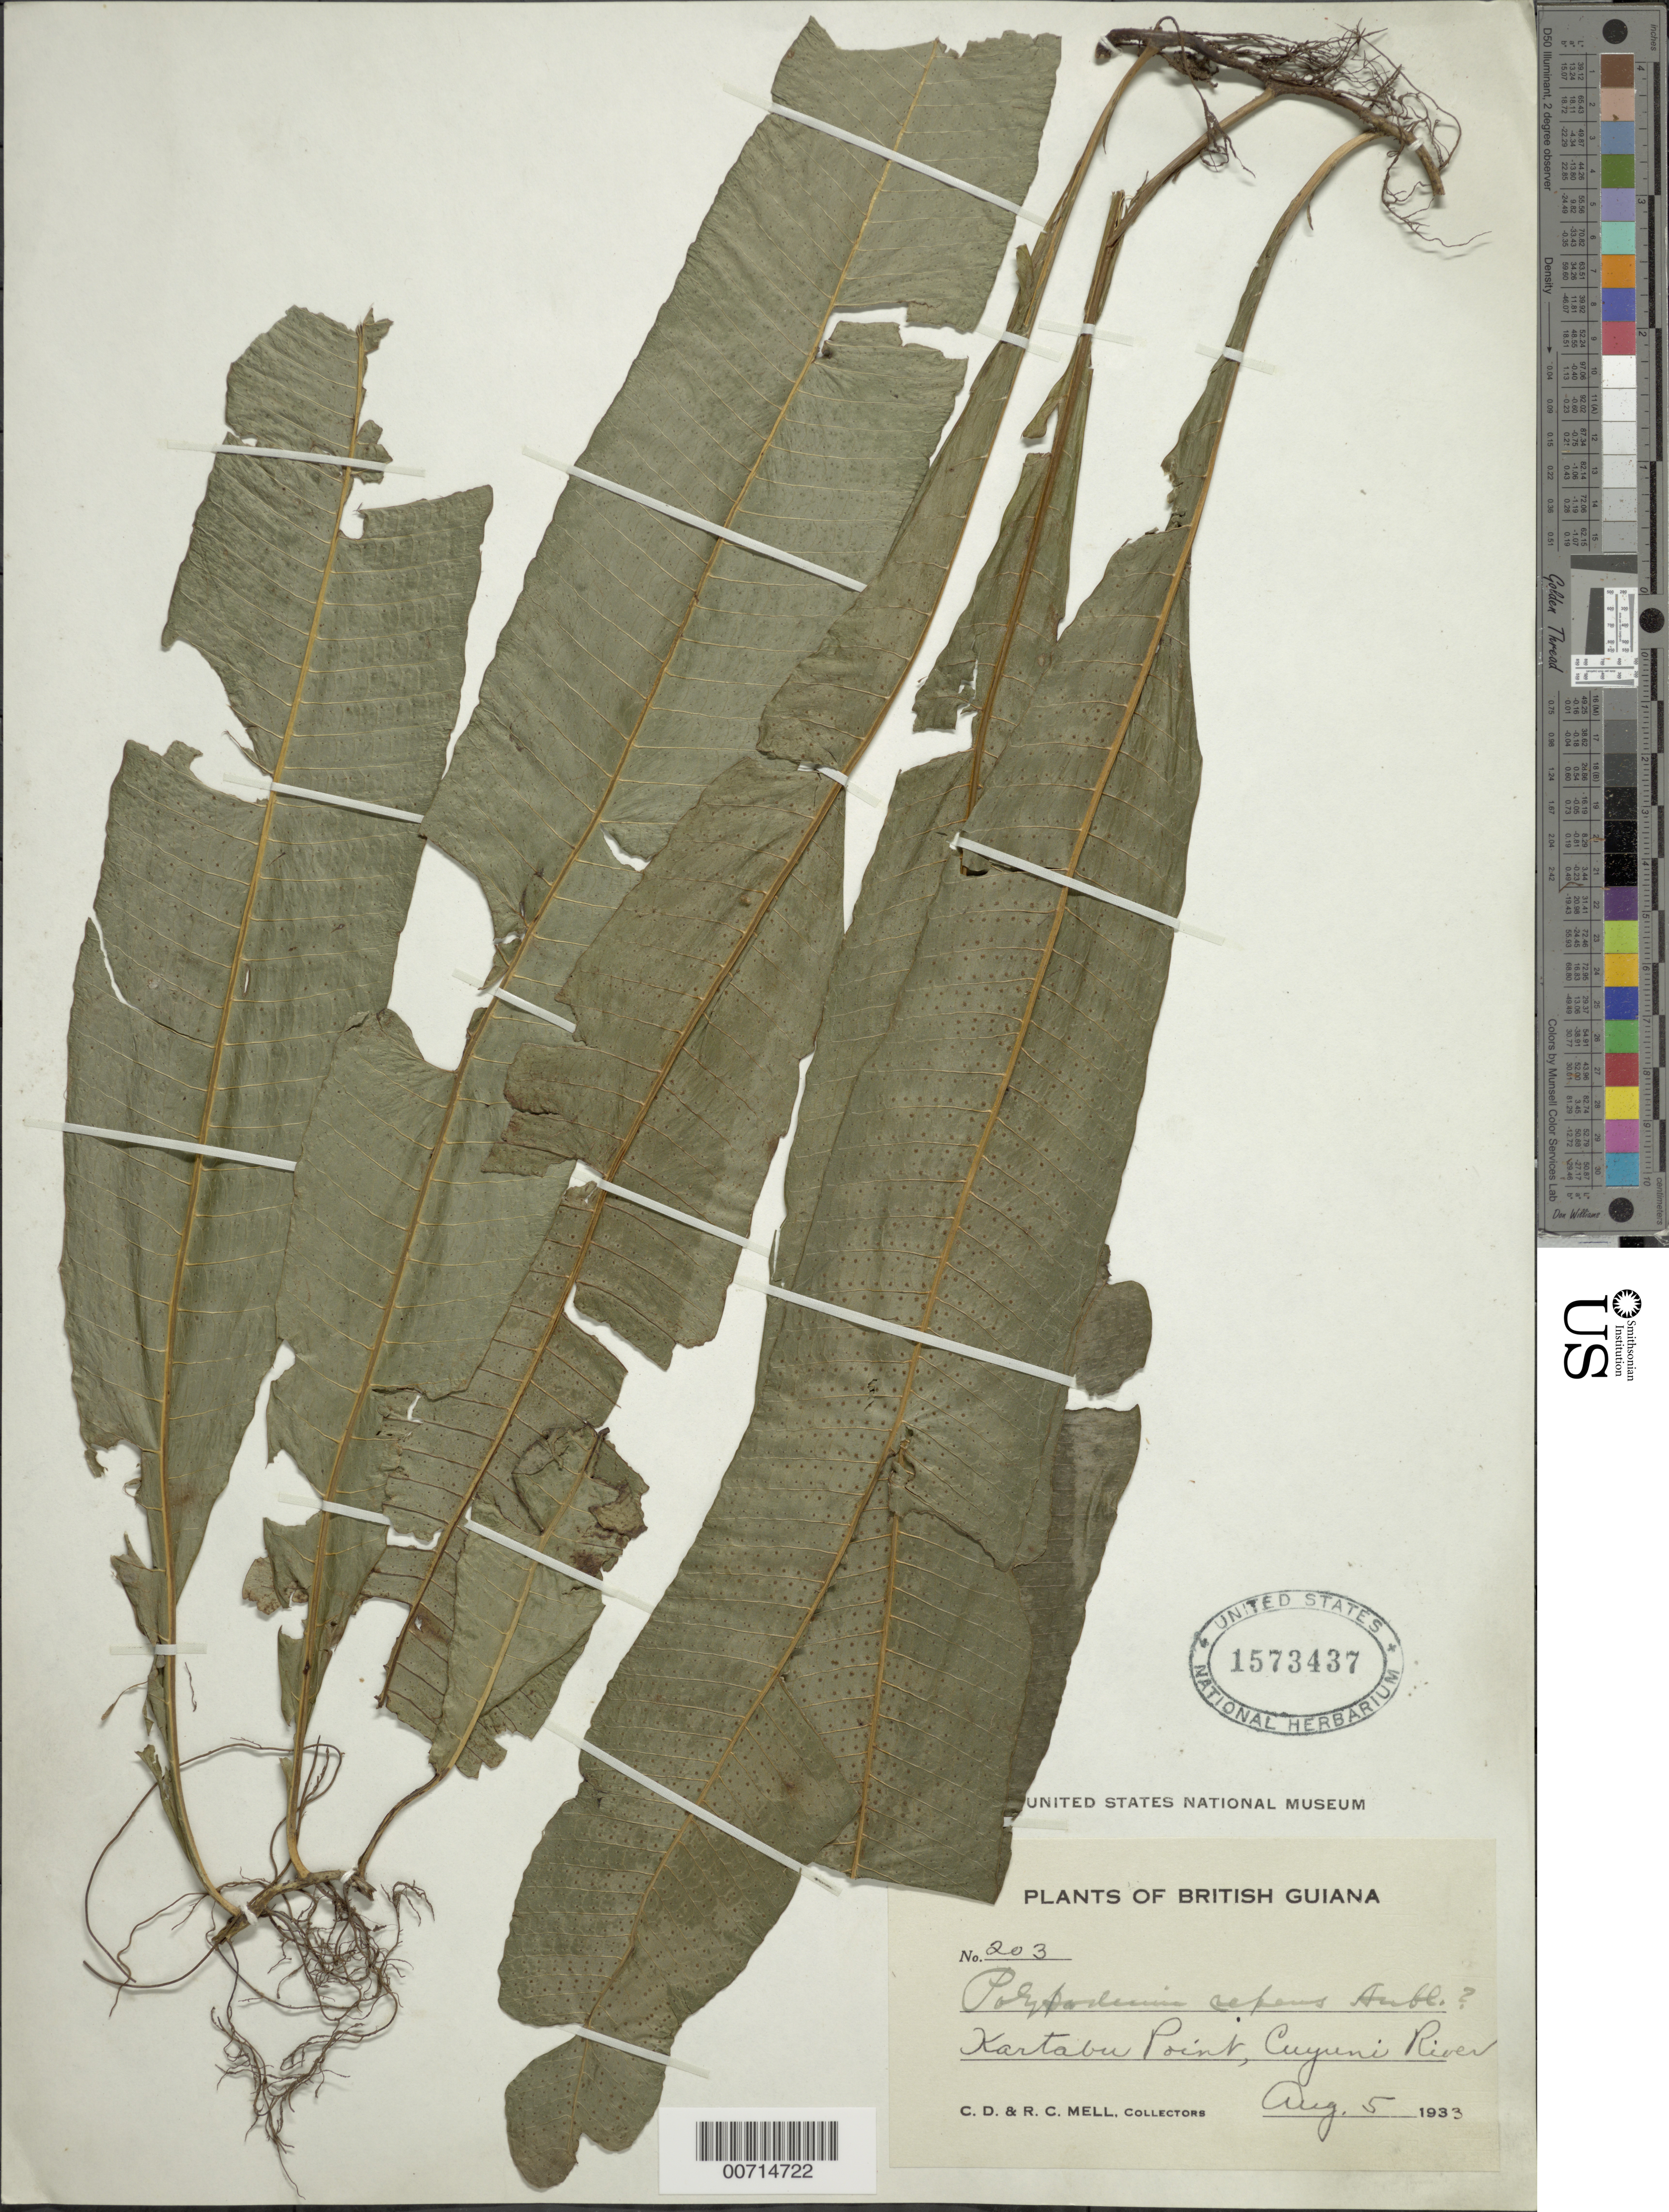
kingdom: Plantae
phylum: Tracheophyta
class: Polypodiopsida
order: Polypodiales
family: Polypodiaceae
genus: Campyloneurum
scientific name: Campyloneurum repens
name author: (Aubl.) C. Presl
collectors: C. D. Mell & R. Mell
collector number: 203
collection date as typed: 5-Aug-33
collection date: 1933-08-05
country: Guyana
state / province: Cuyuni-Mazaruni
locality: Kartabu Point, Cuyuni River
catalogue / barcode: US 1573437